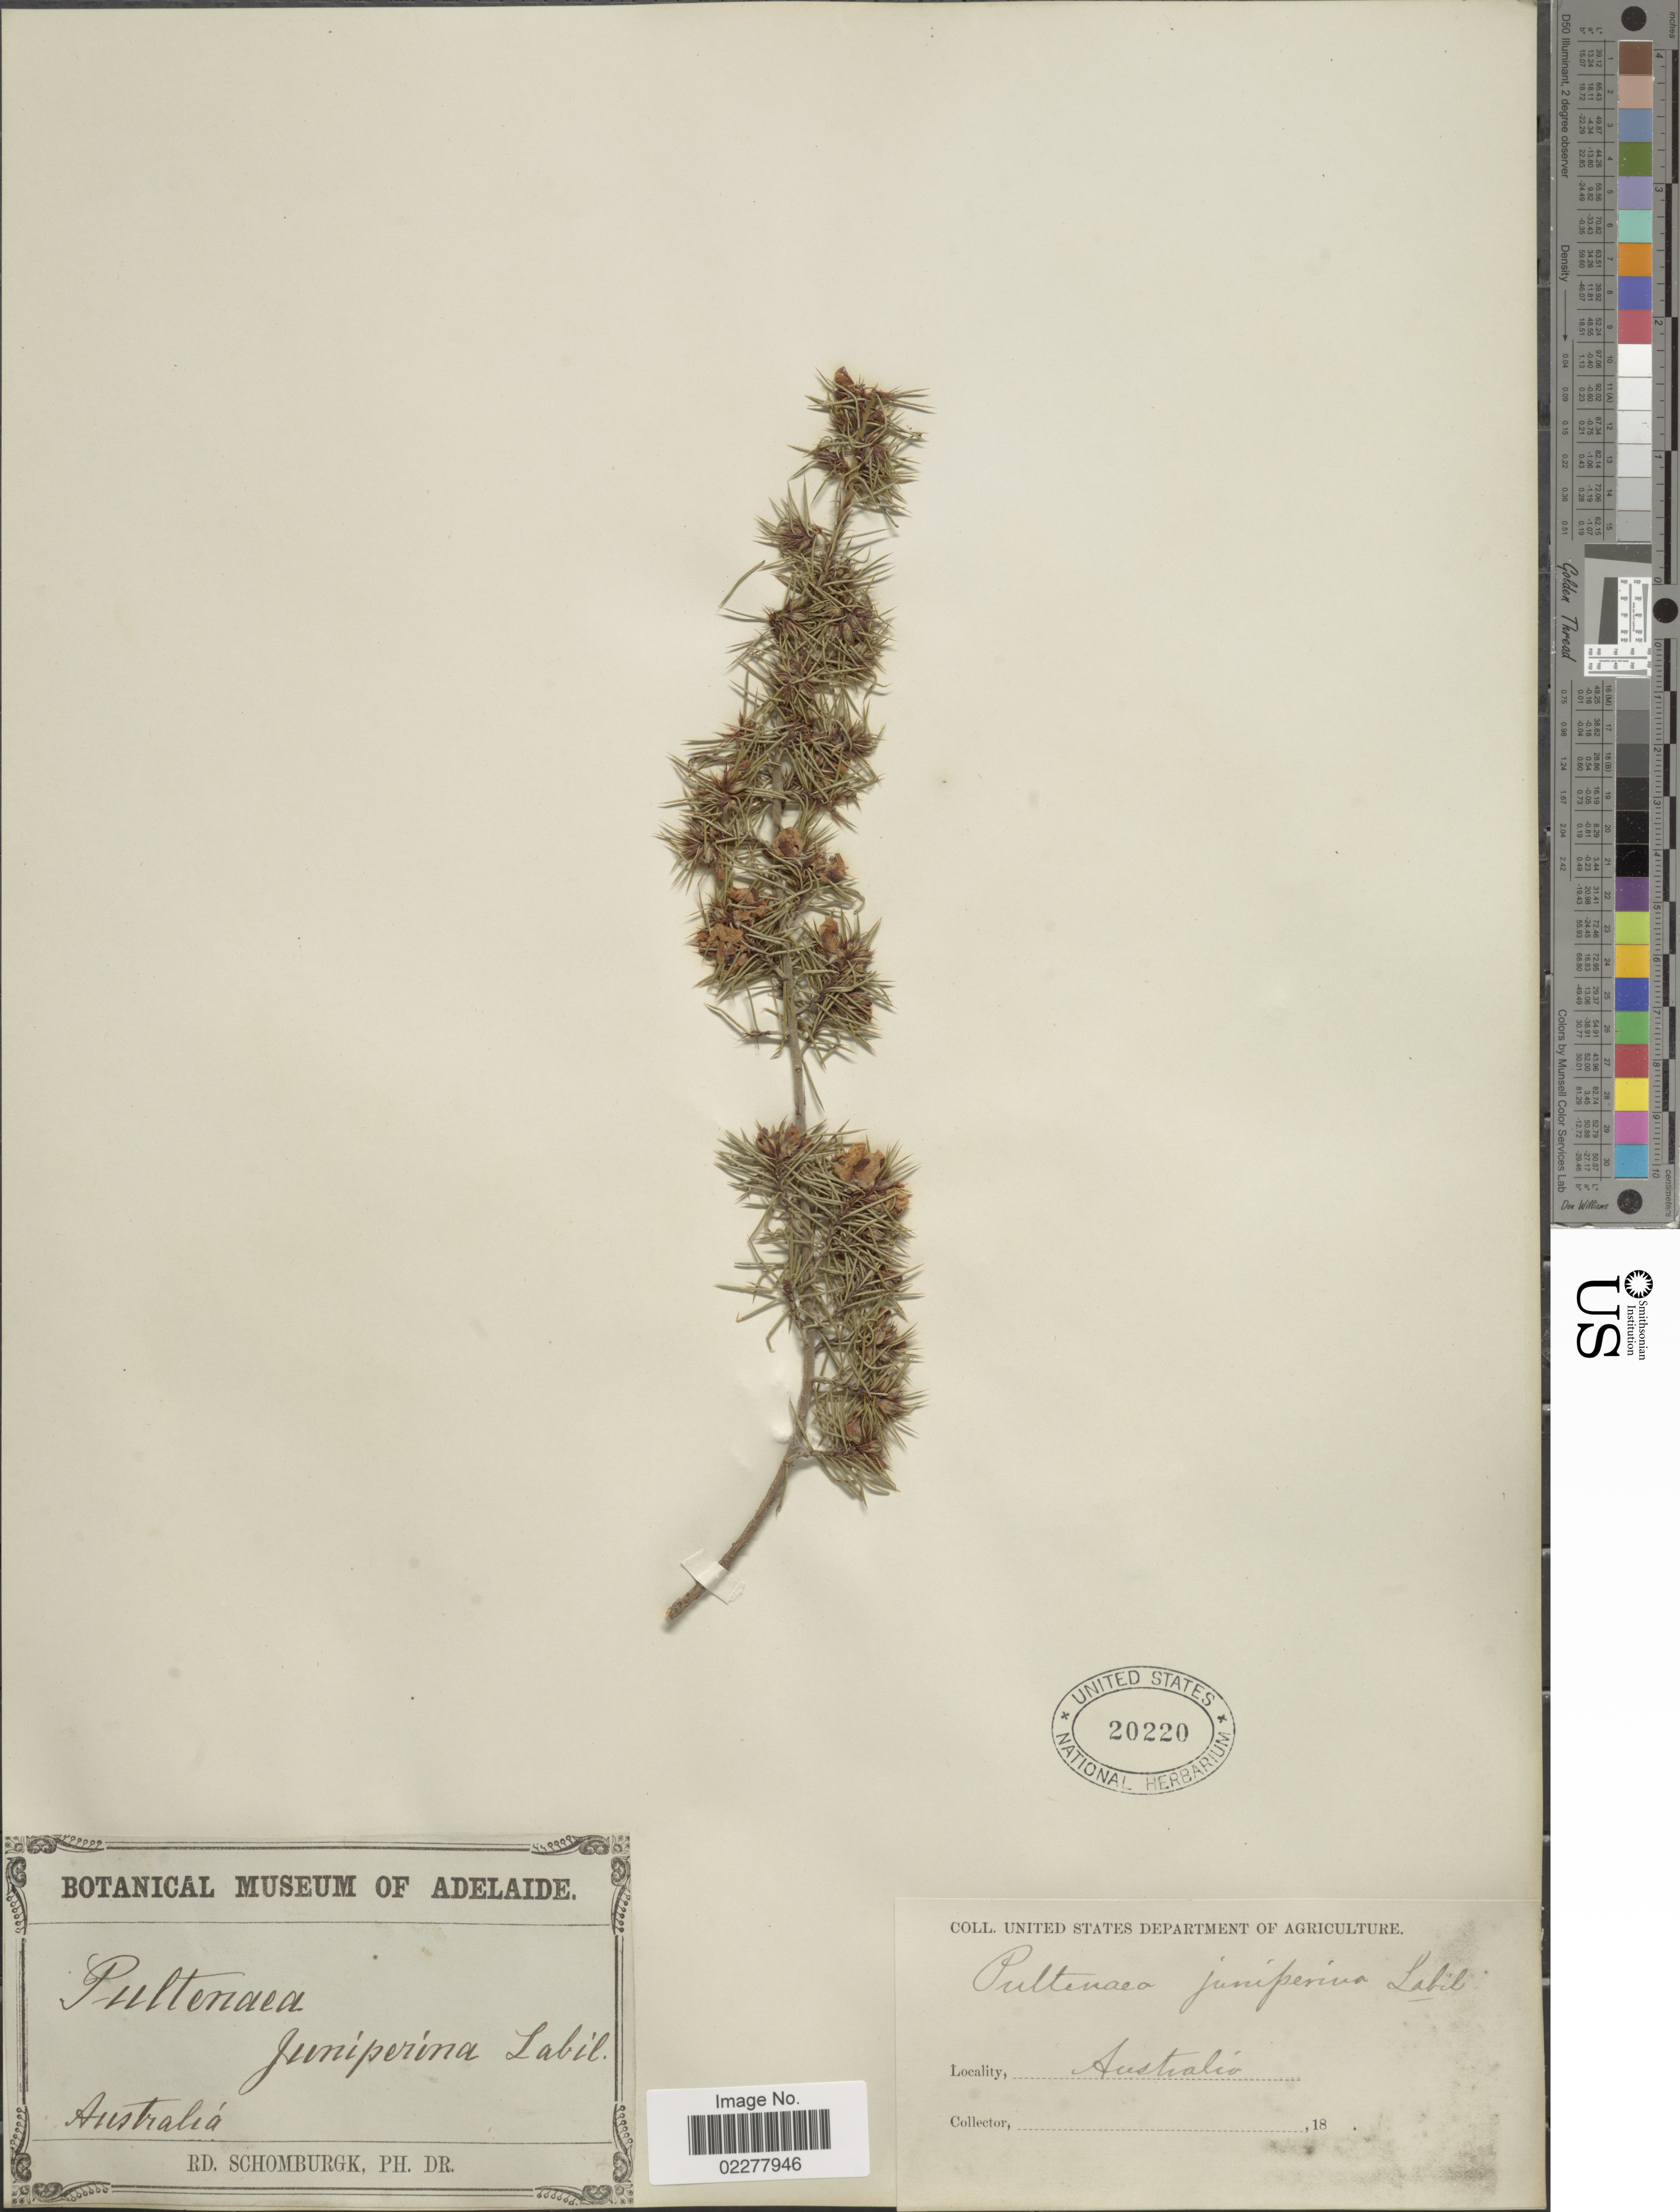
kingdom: Plantae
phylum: Tracheophyta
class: Magnoliopsida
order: Fabales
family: Fabaceae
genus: Pultenaea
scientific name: Pultenaea juniperina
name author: Labill.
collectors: M. R. Schomburgk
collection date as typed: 18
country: Australia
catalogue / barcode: US 20220